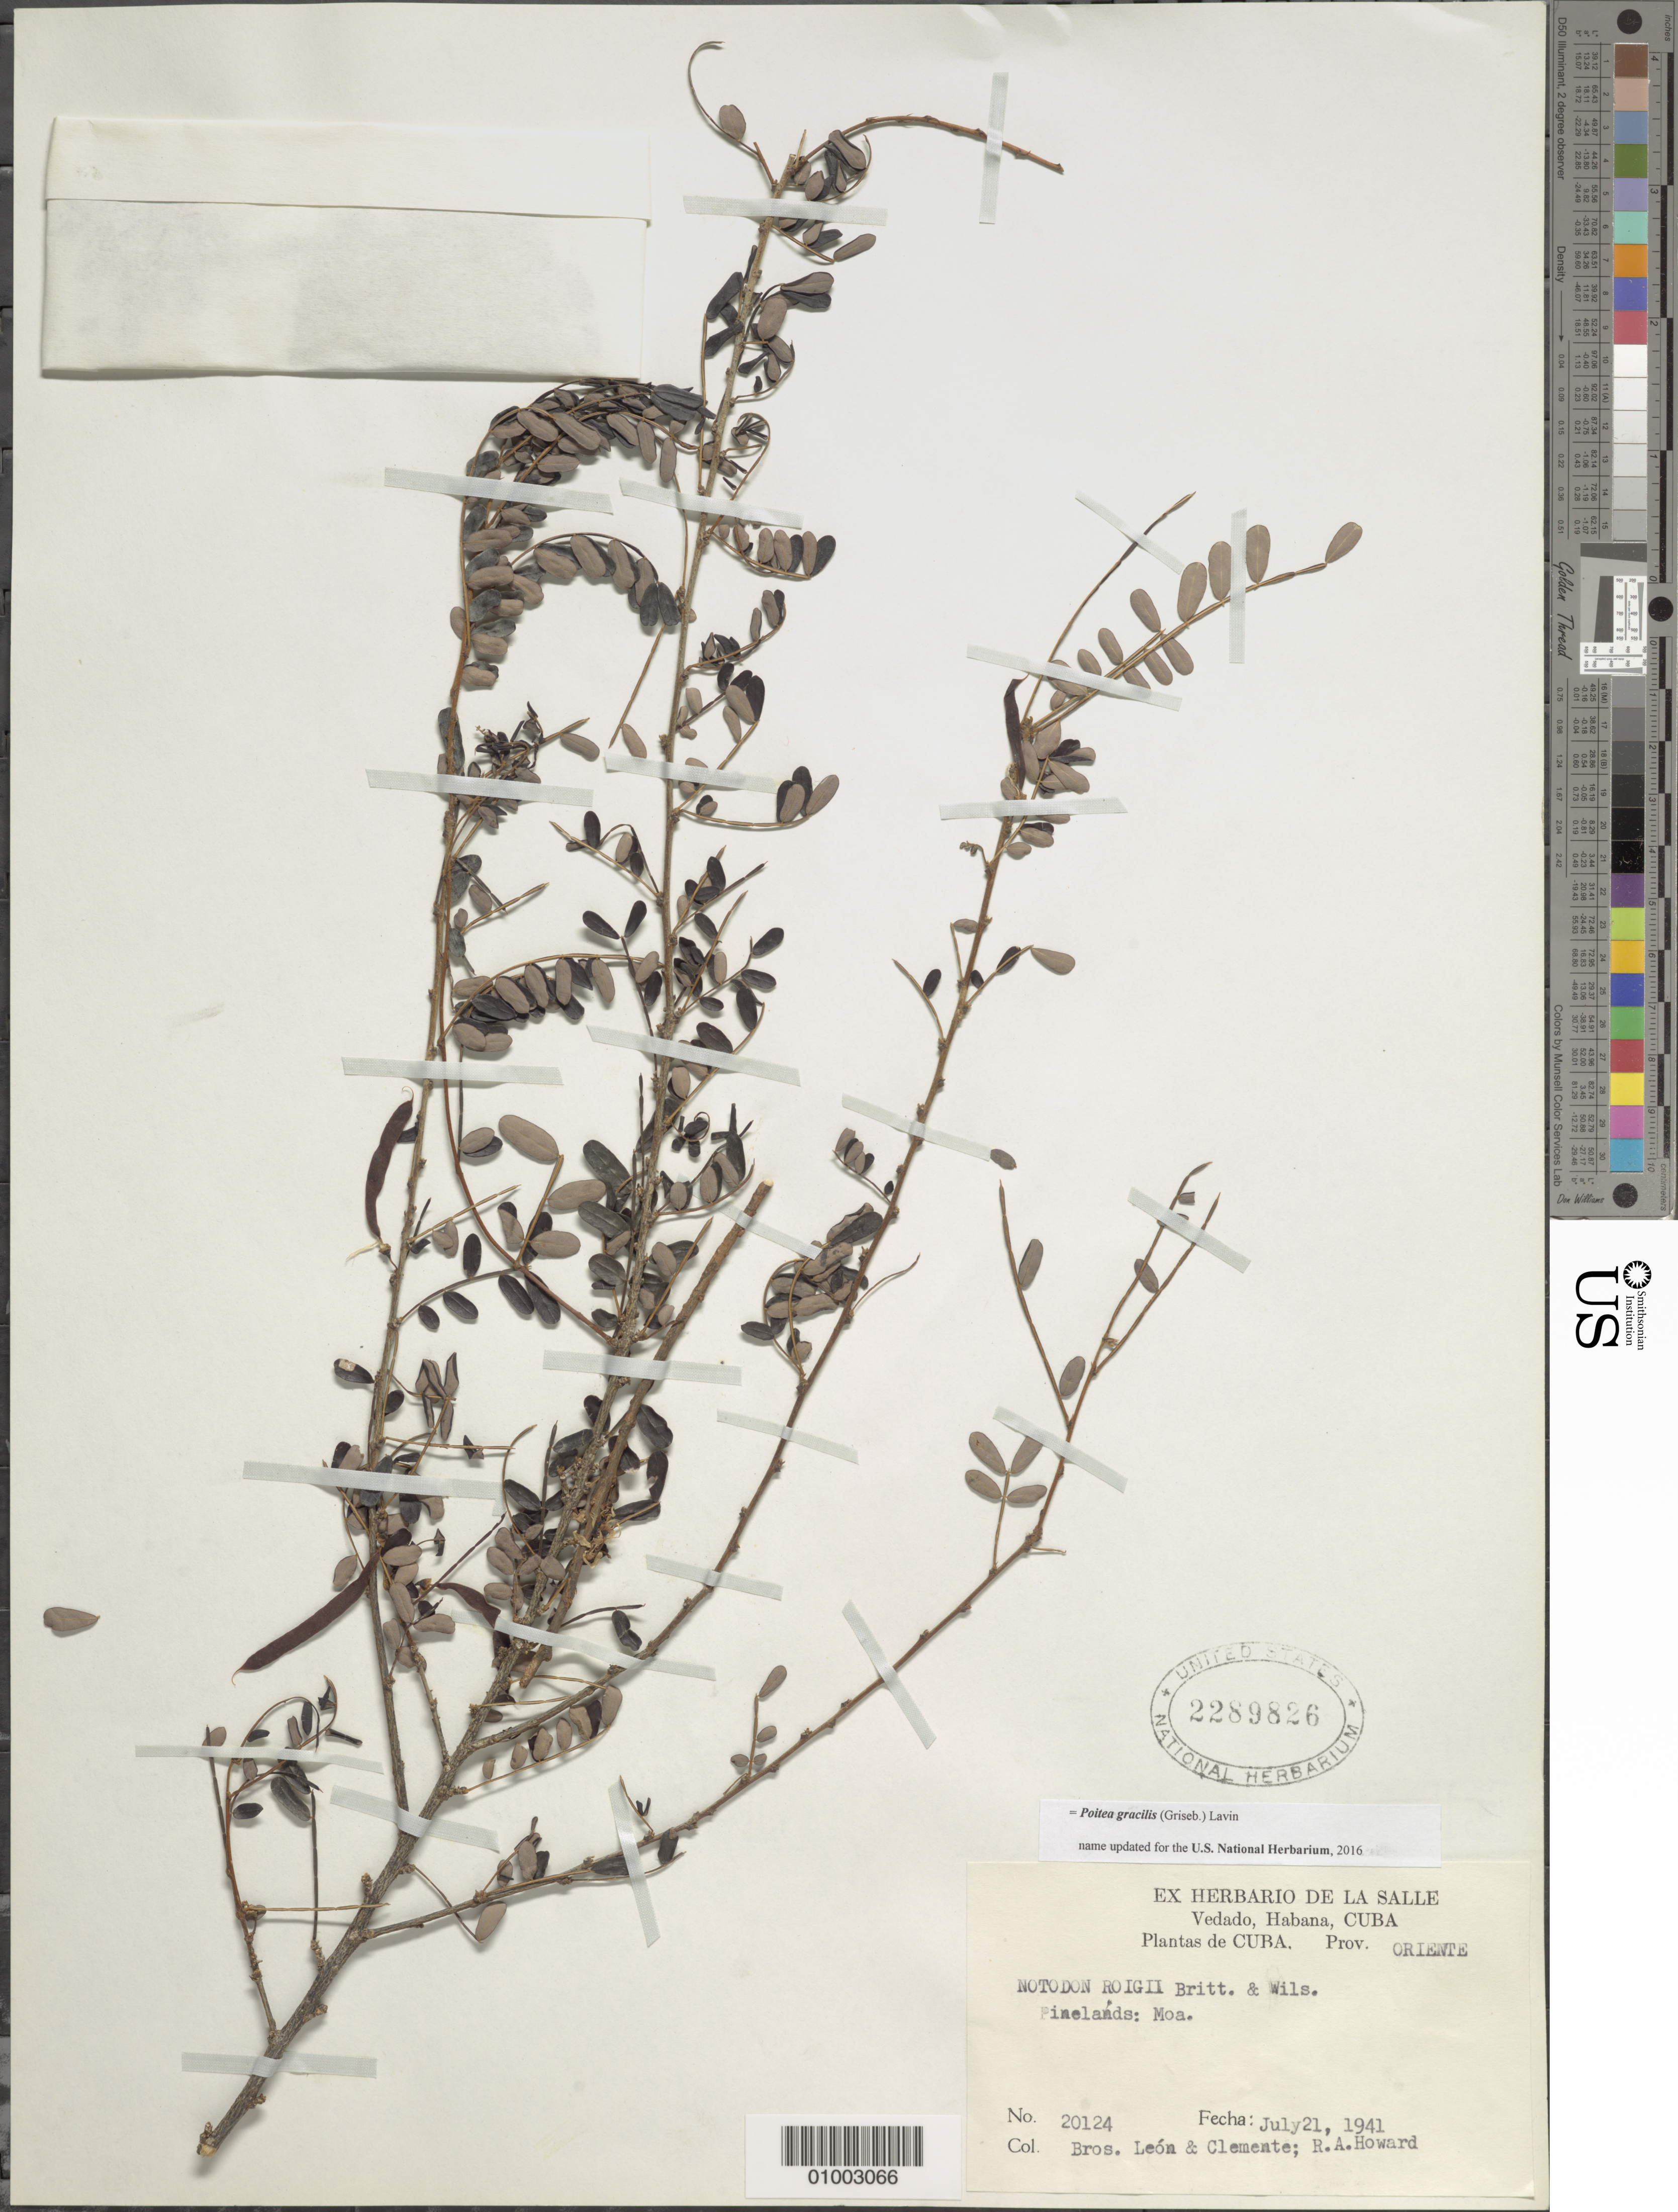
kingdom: Plantae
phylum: Tracheophyta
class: Magnoliopsida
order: Fabales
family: Fabaceae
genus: Poitea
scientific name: Poitea gracilis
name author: (Griseb.) Lavin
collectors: Bro. León, Bro. Clemente & R. A. Howard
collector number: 20124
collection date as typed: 21 Jul 1941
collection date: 1941-07-21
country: Cuba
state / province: Holguín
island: Cuba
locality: Pinelands: Moa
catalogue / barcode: US 2289826